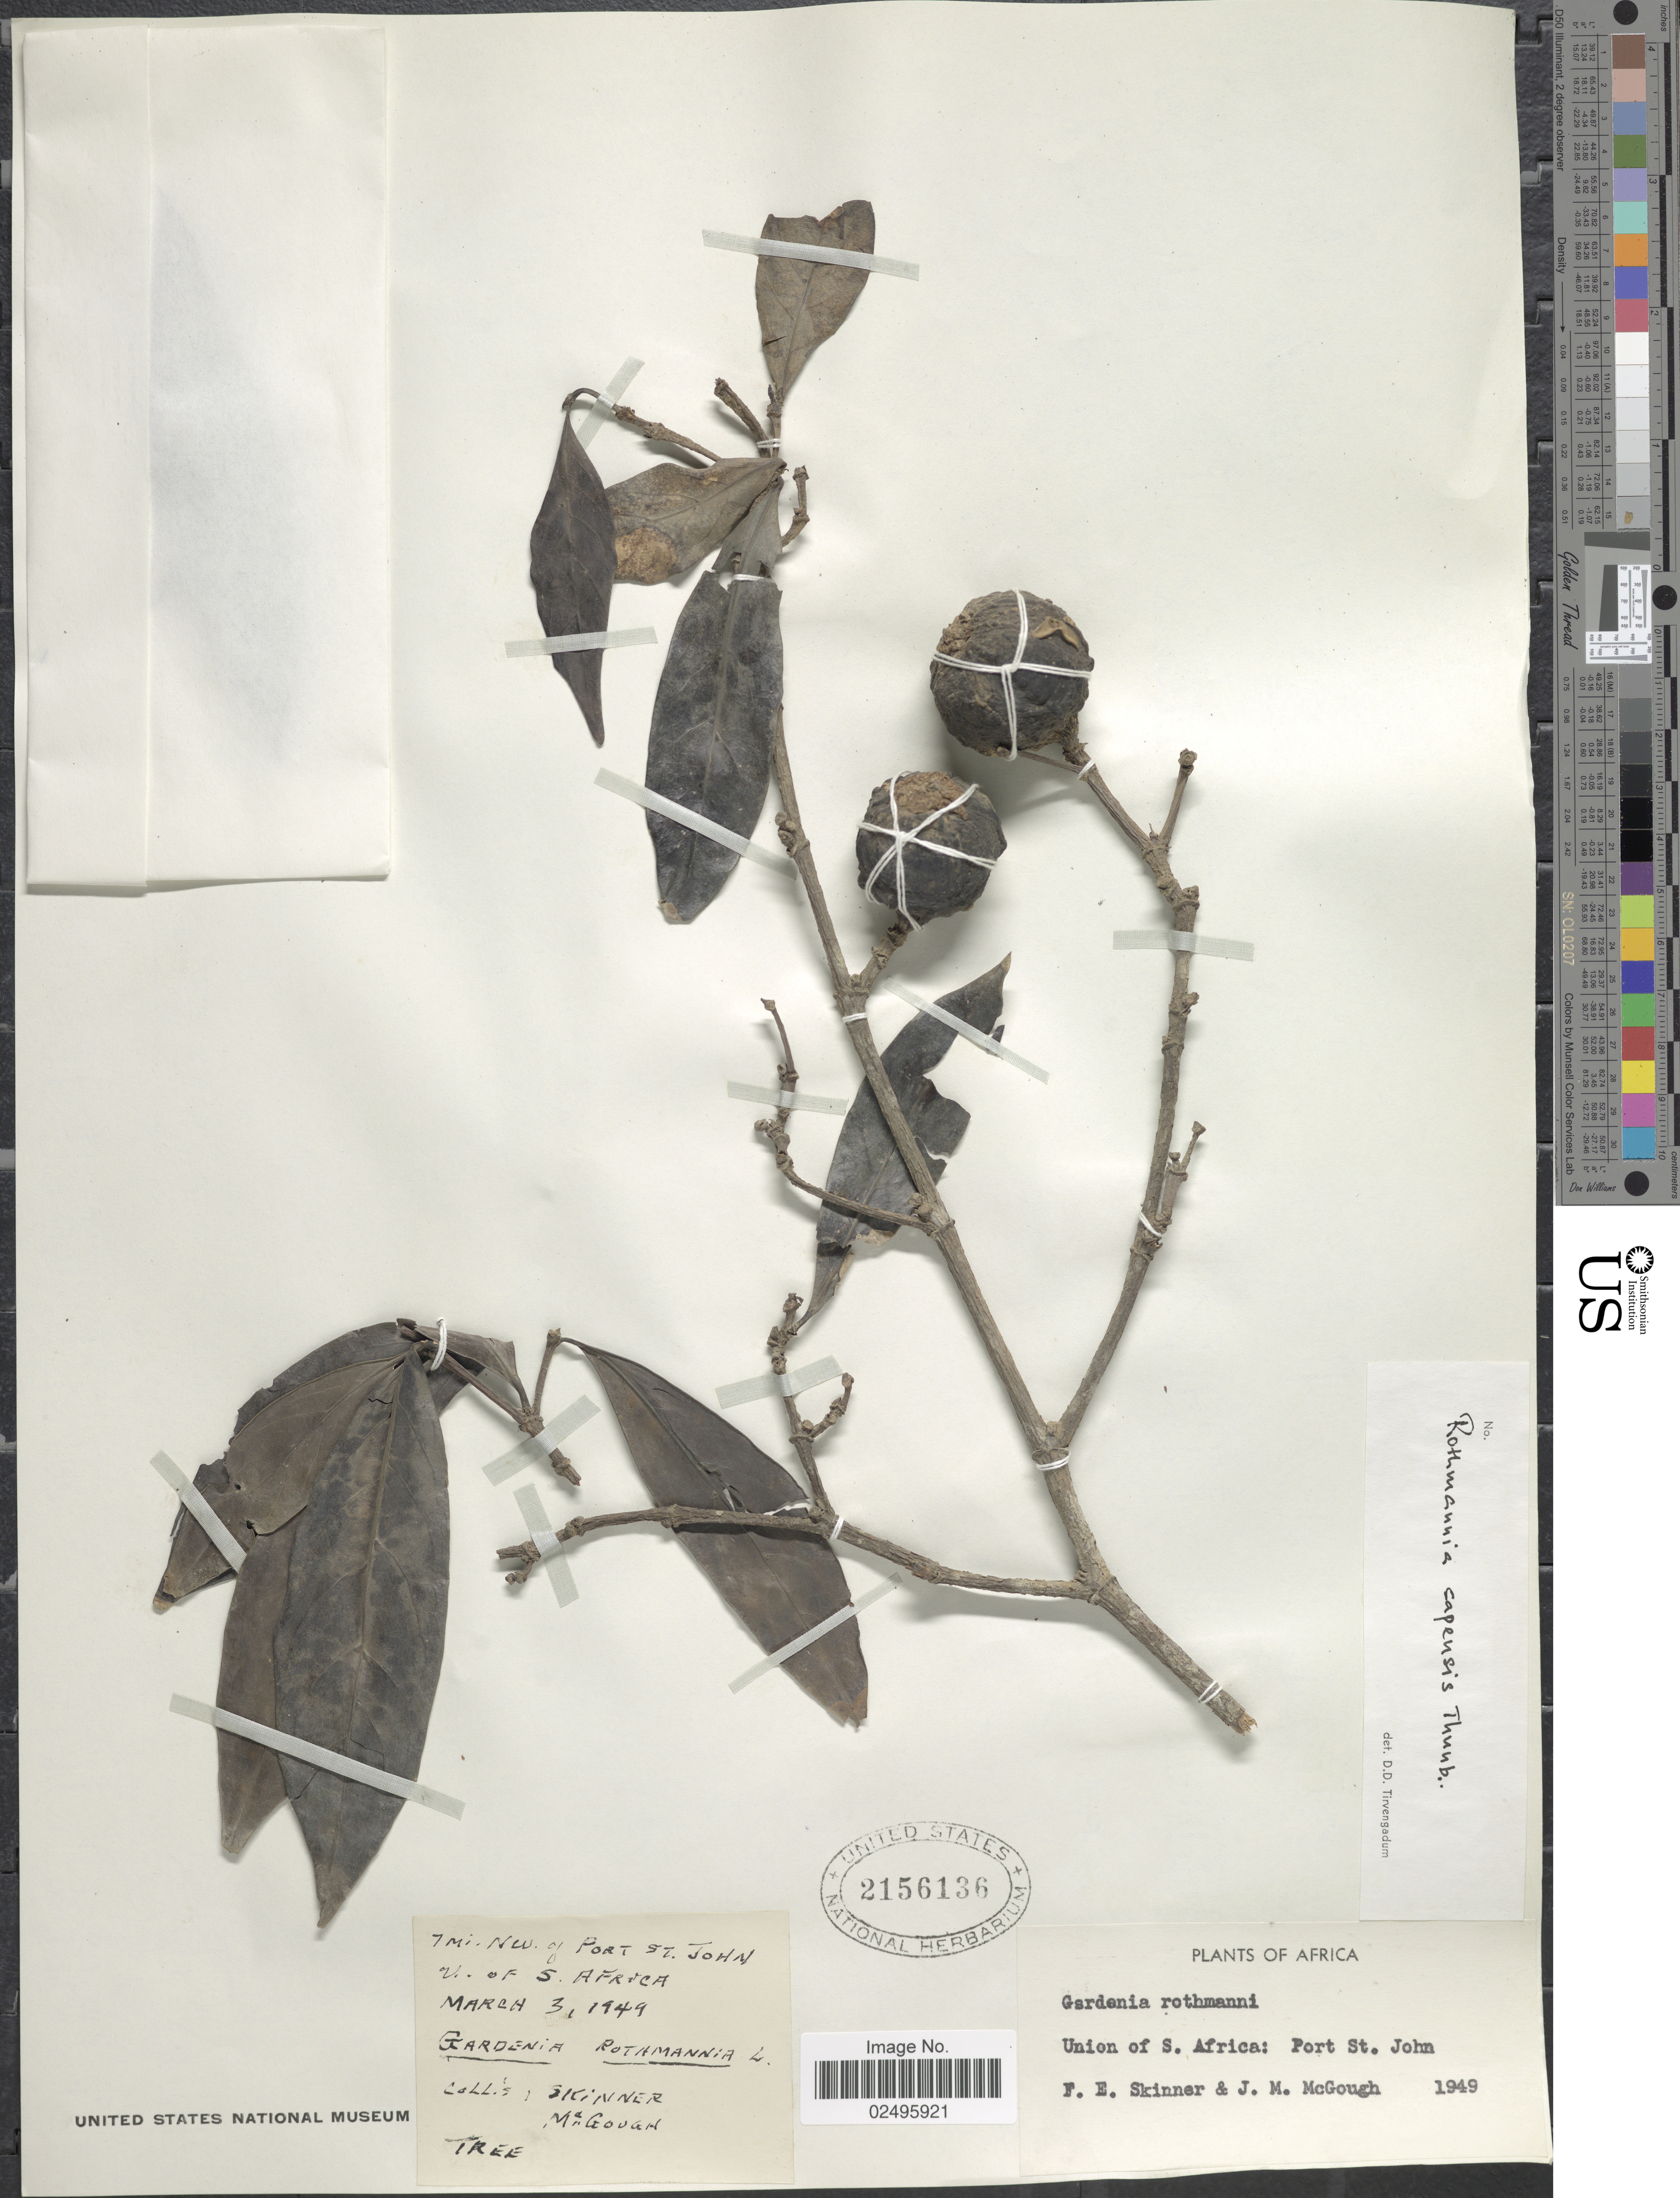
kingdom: Plantae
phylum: Tracheophyta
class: Magnoliopsida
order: Gentianales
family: Rubiaceae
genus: Rothmannia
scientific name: Rothmannia capensis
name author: Thunb.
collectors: F. Skinner & J. Mcgough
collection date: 1949-03-03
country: South Africa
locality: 7 mi. NW of Port St. John, V. of S. Africa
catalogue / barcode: US 2156136